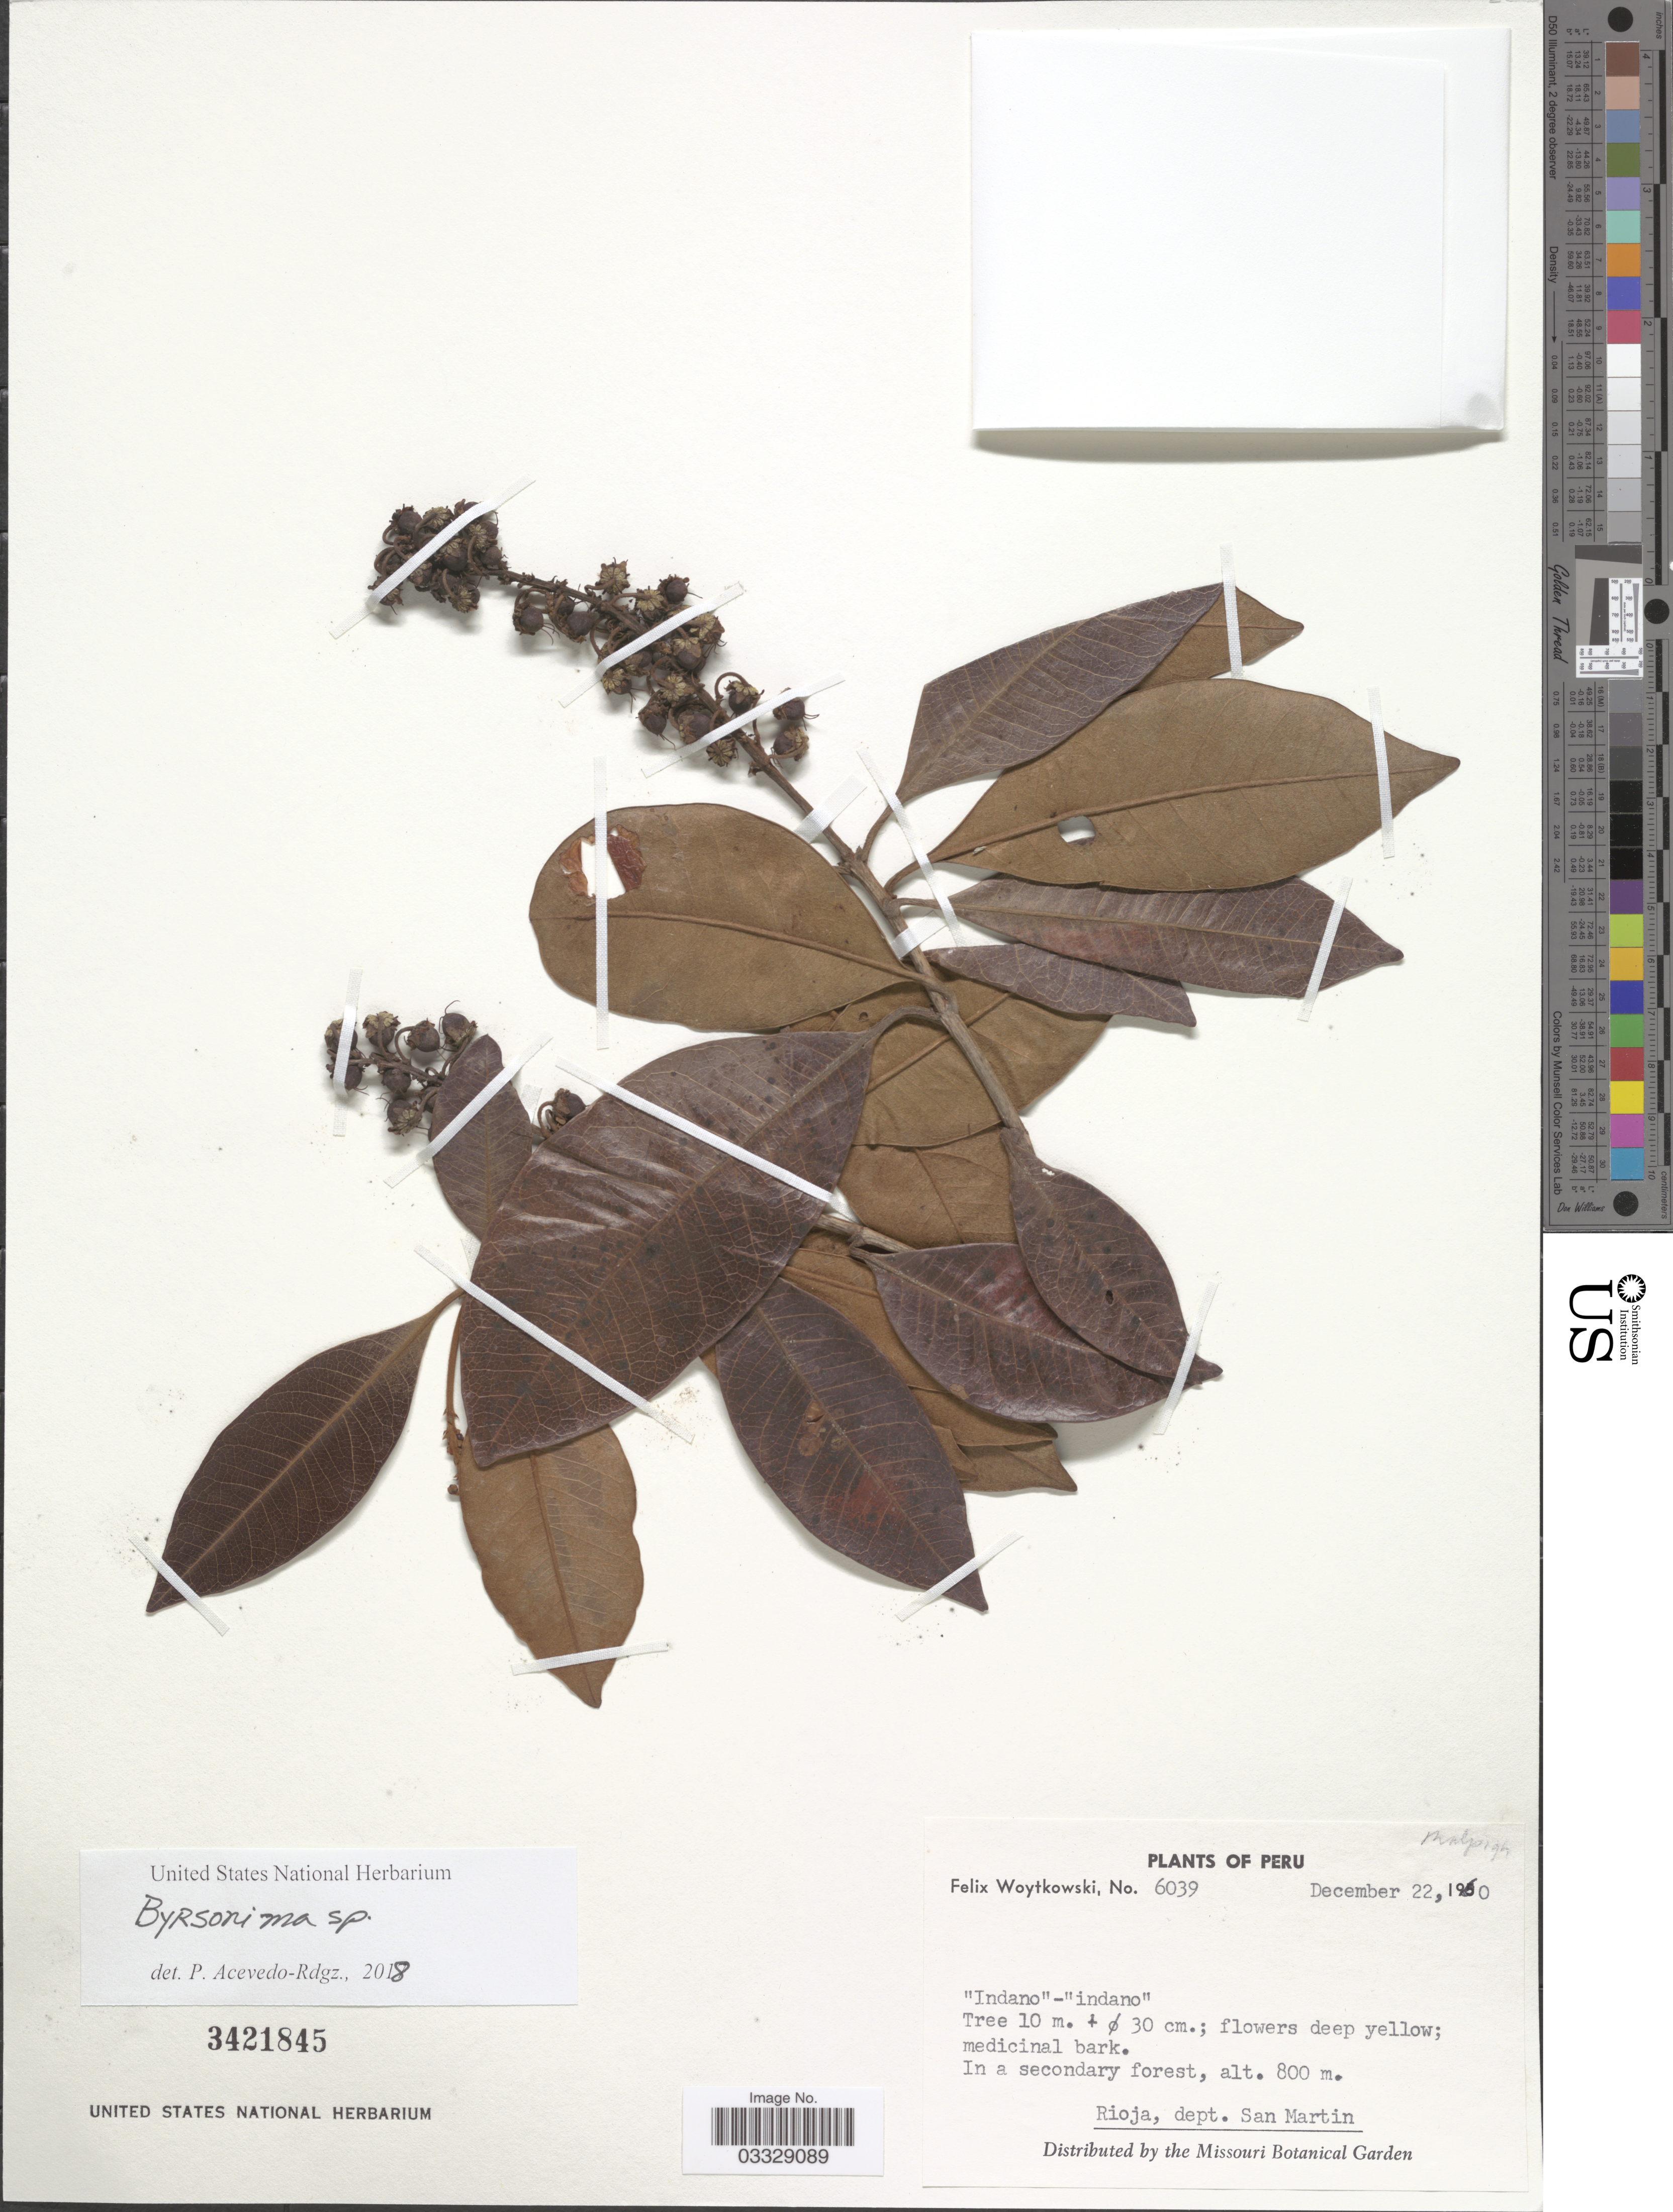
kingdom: Plantae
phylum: Tracheophyta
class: Magnoliopsida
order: Malpighiales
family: Malpighiaceae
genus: Byrsonima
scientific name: Byrsonima sp.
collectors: F. Woytkowski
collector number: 6039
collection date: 1960-12-22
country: Peru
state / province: San Martín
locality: Rioja, dept. San Martin.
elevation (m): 800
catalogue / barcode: US 3421845